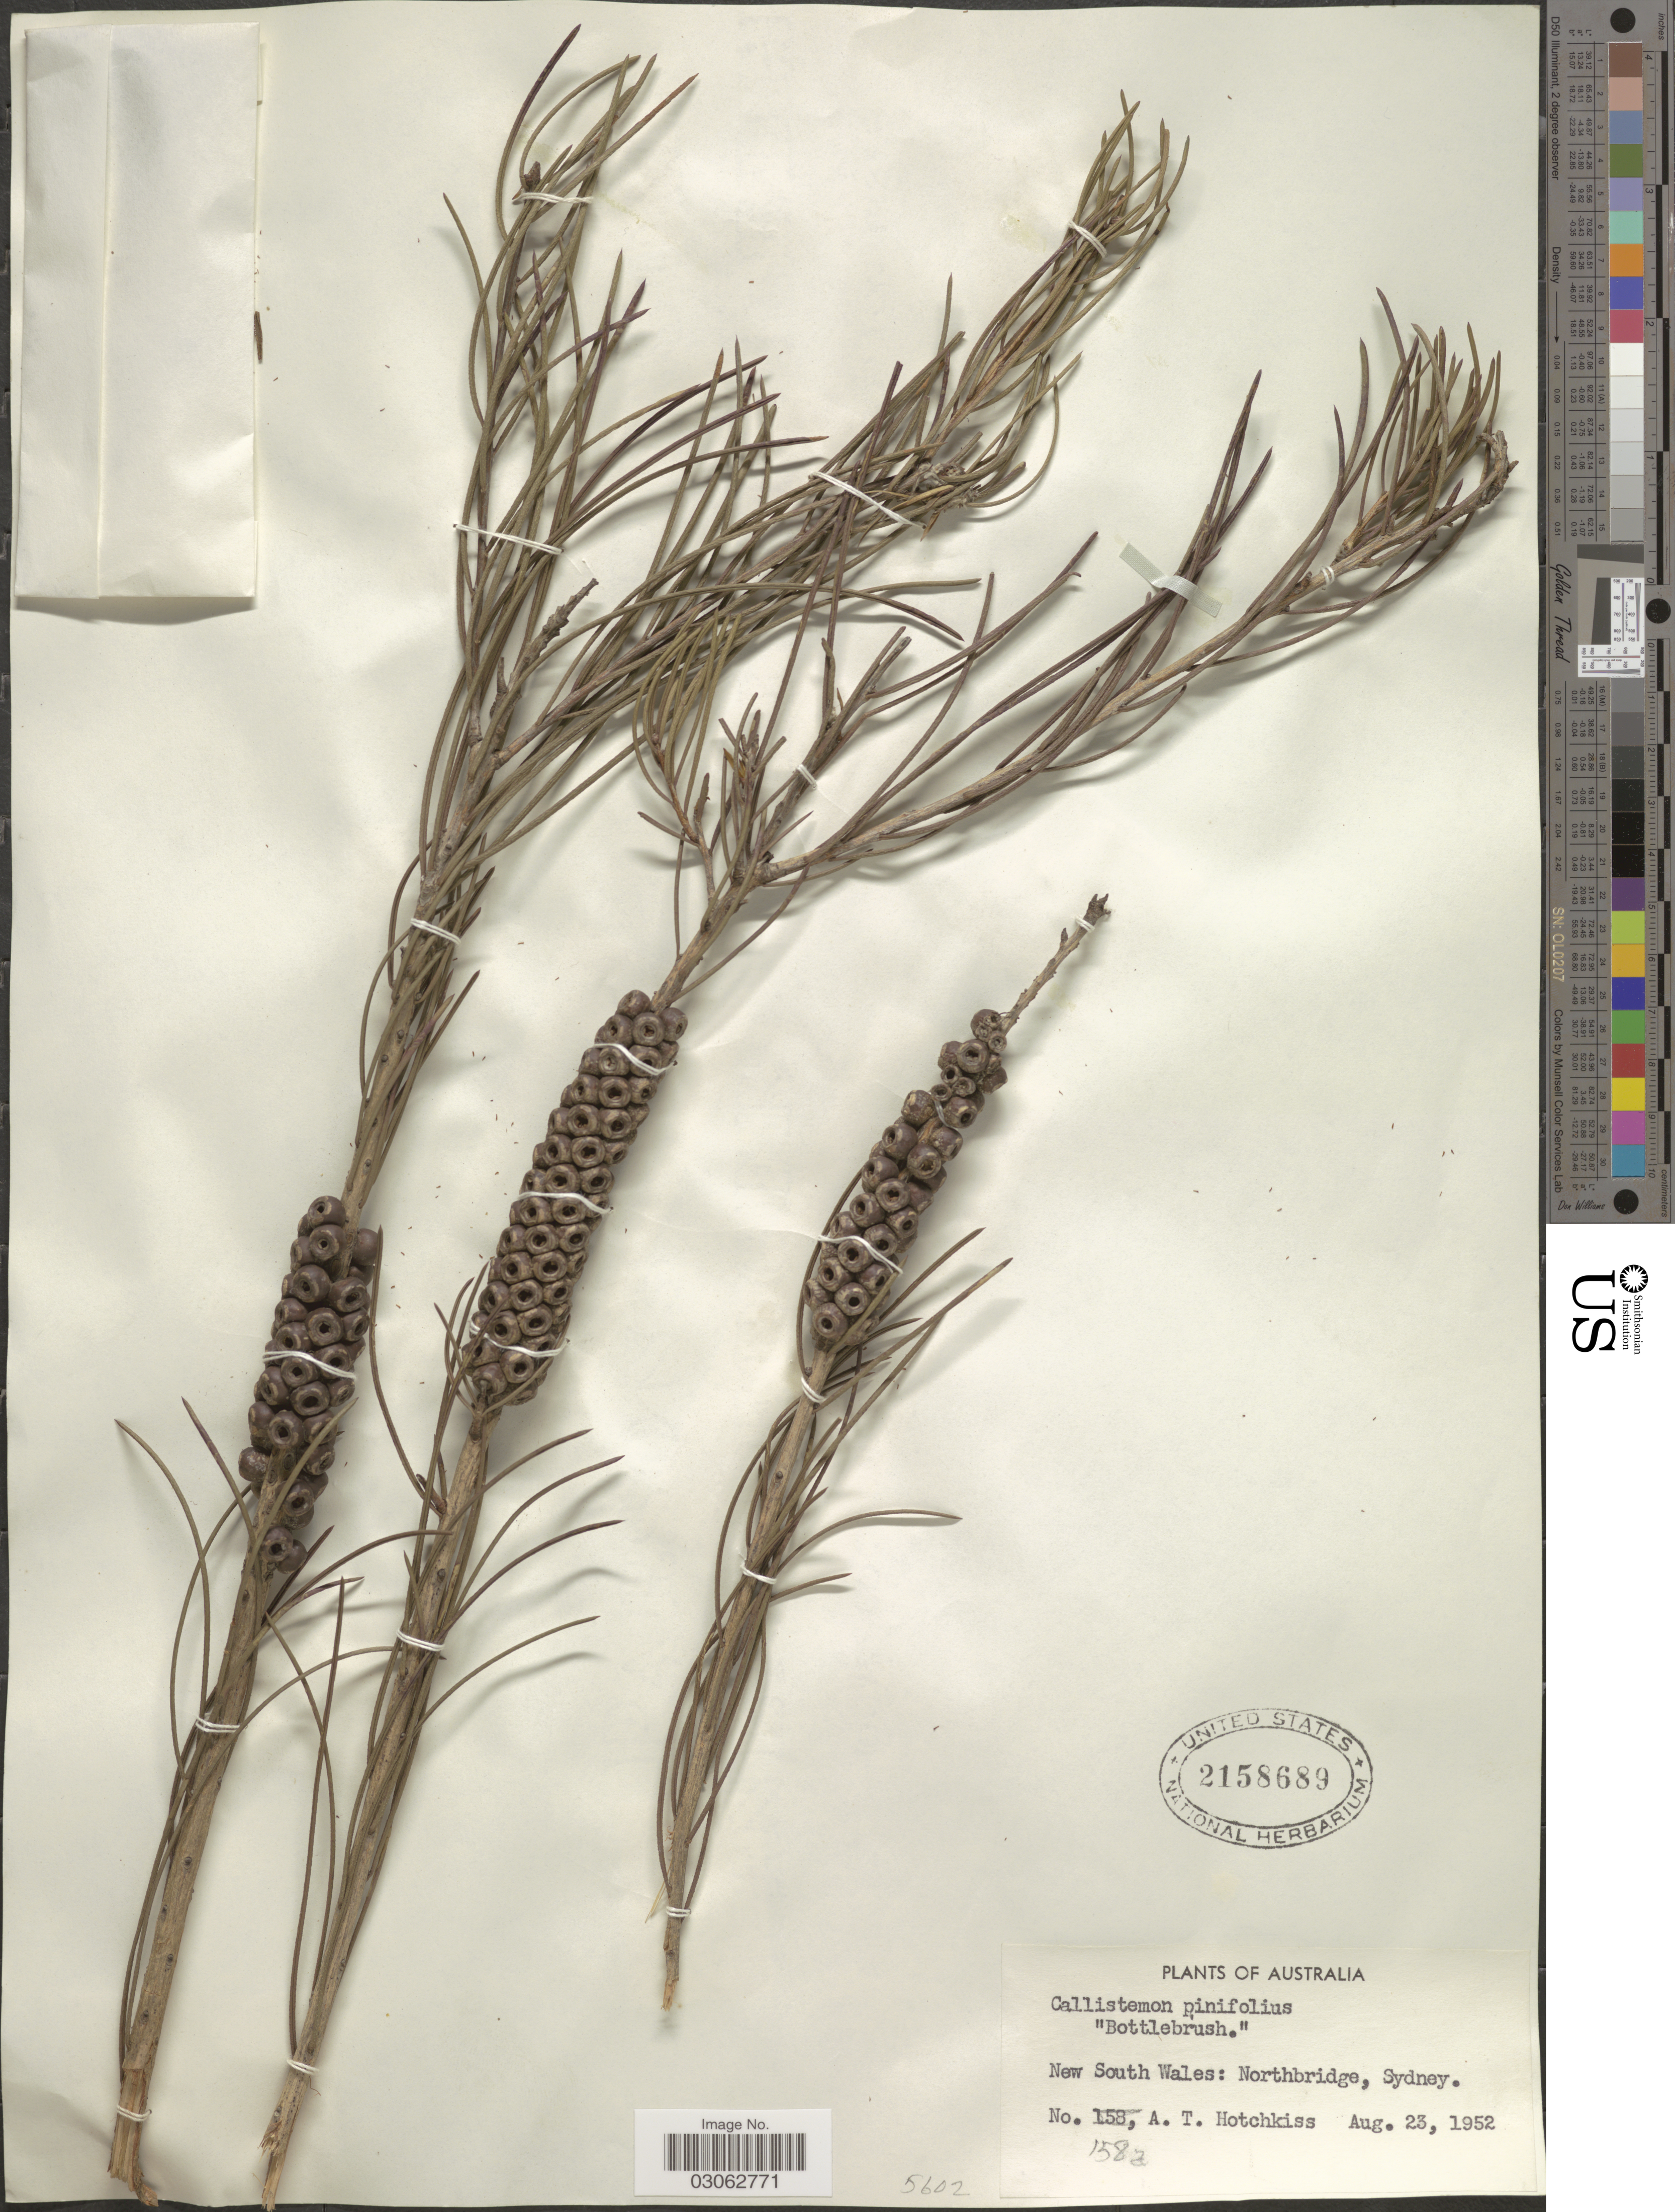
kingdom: Plantae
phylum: Tracheophyta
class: Magnoliopsida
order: Myrtales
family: Myrtaceae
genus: Callistemon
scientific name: Callistemon pinifolius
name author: (J.C. Wendl.) Sweet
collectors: A. Hotchkiss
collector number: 158a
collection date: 1952-08-23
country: Australia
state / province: New South Wales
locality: Northbridge, Sydney.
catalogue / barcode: US 2158689